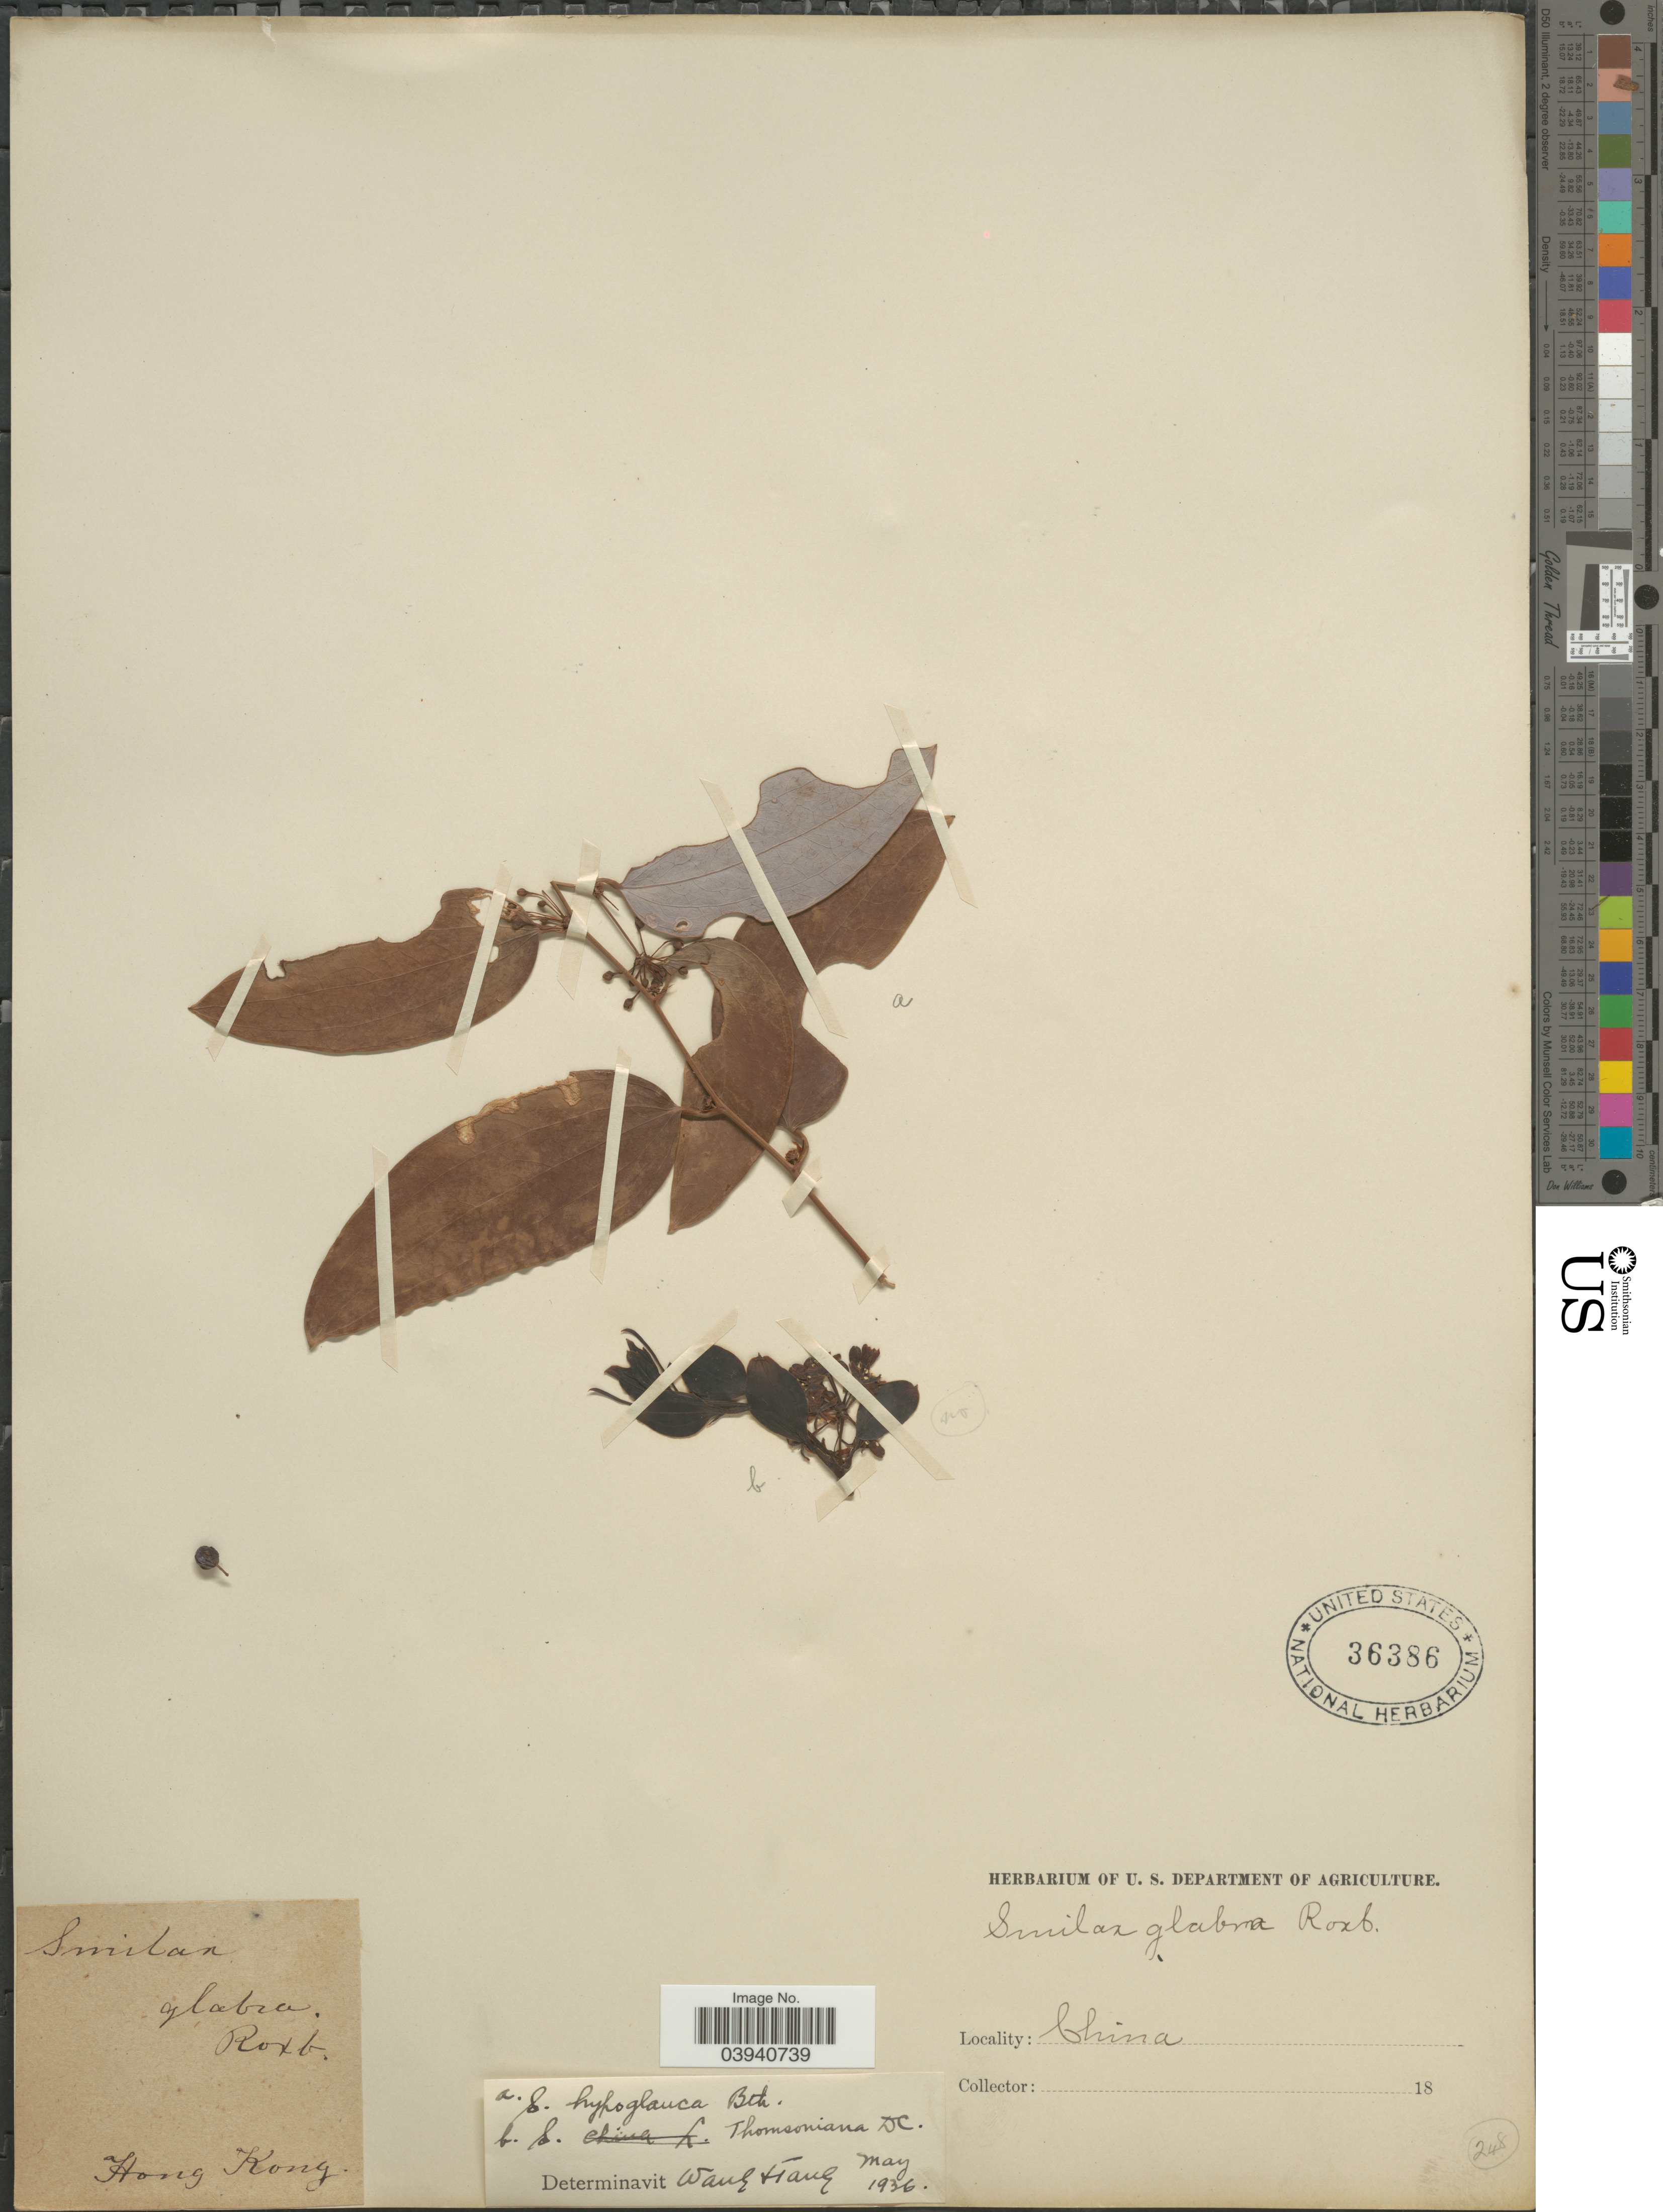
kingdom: Plantae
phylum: Tracheophyta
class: Liliopsida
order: Liliales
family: Smilacaceae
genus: Smilax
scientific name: Smilax hypoglauca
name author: Benth.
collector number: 248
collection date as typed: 18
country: China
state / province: Hong Kong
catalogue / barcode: US 36386